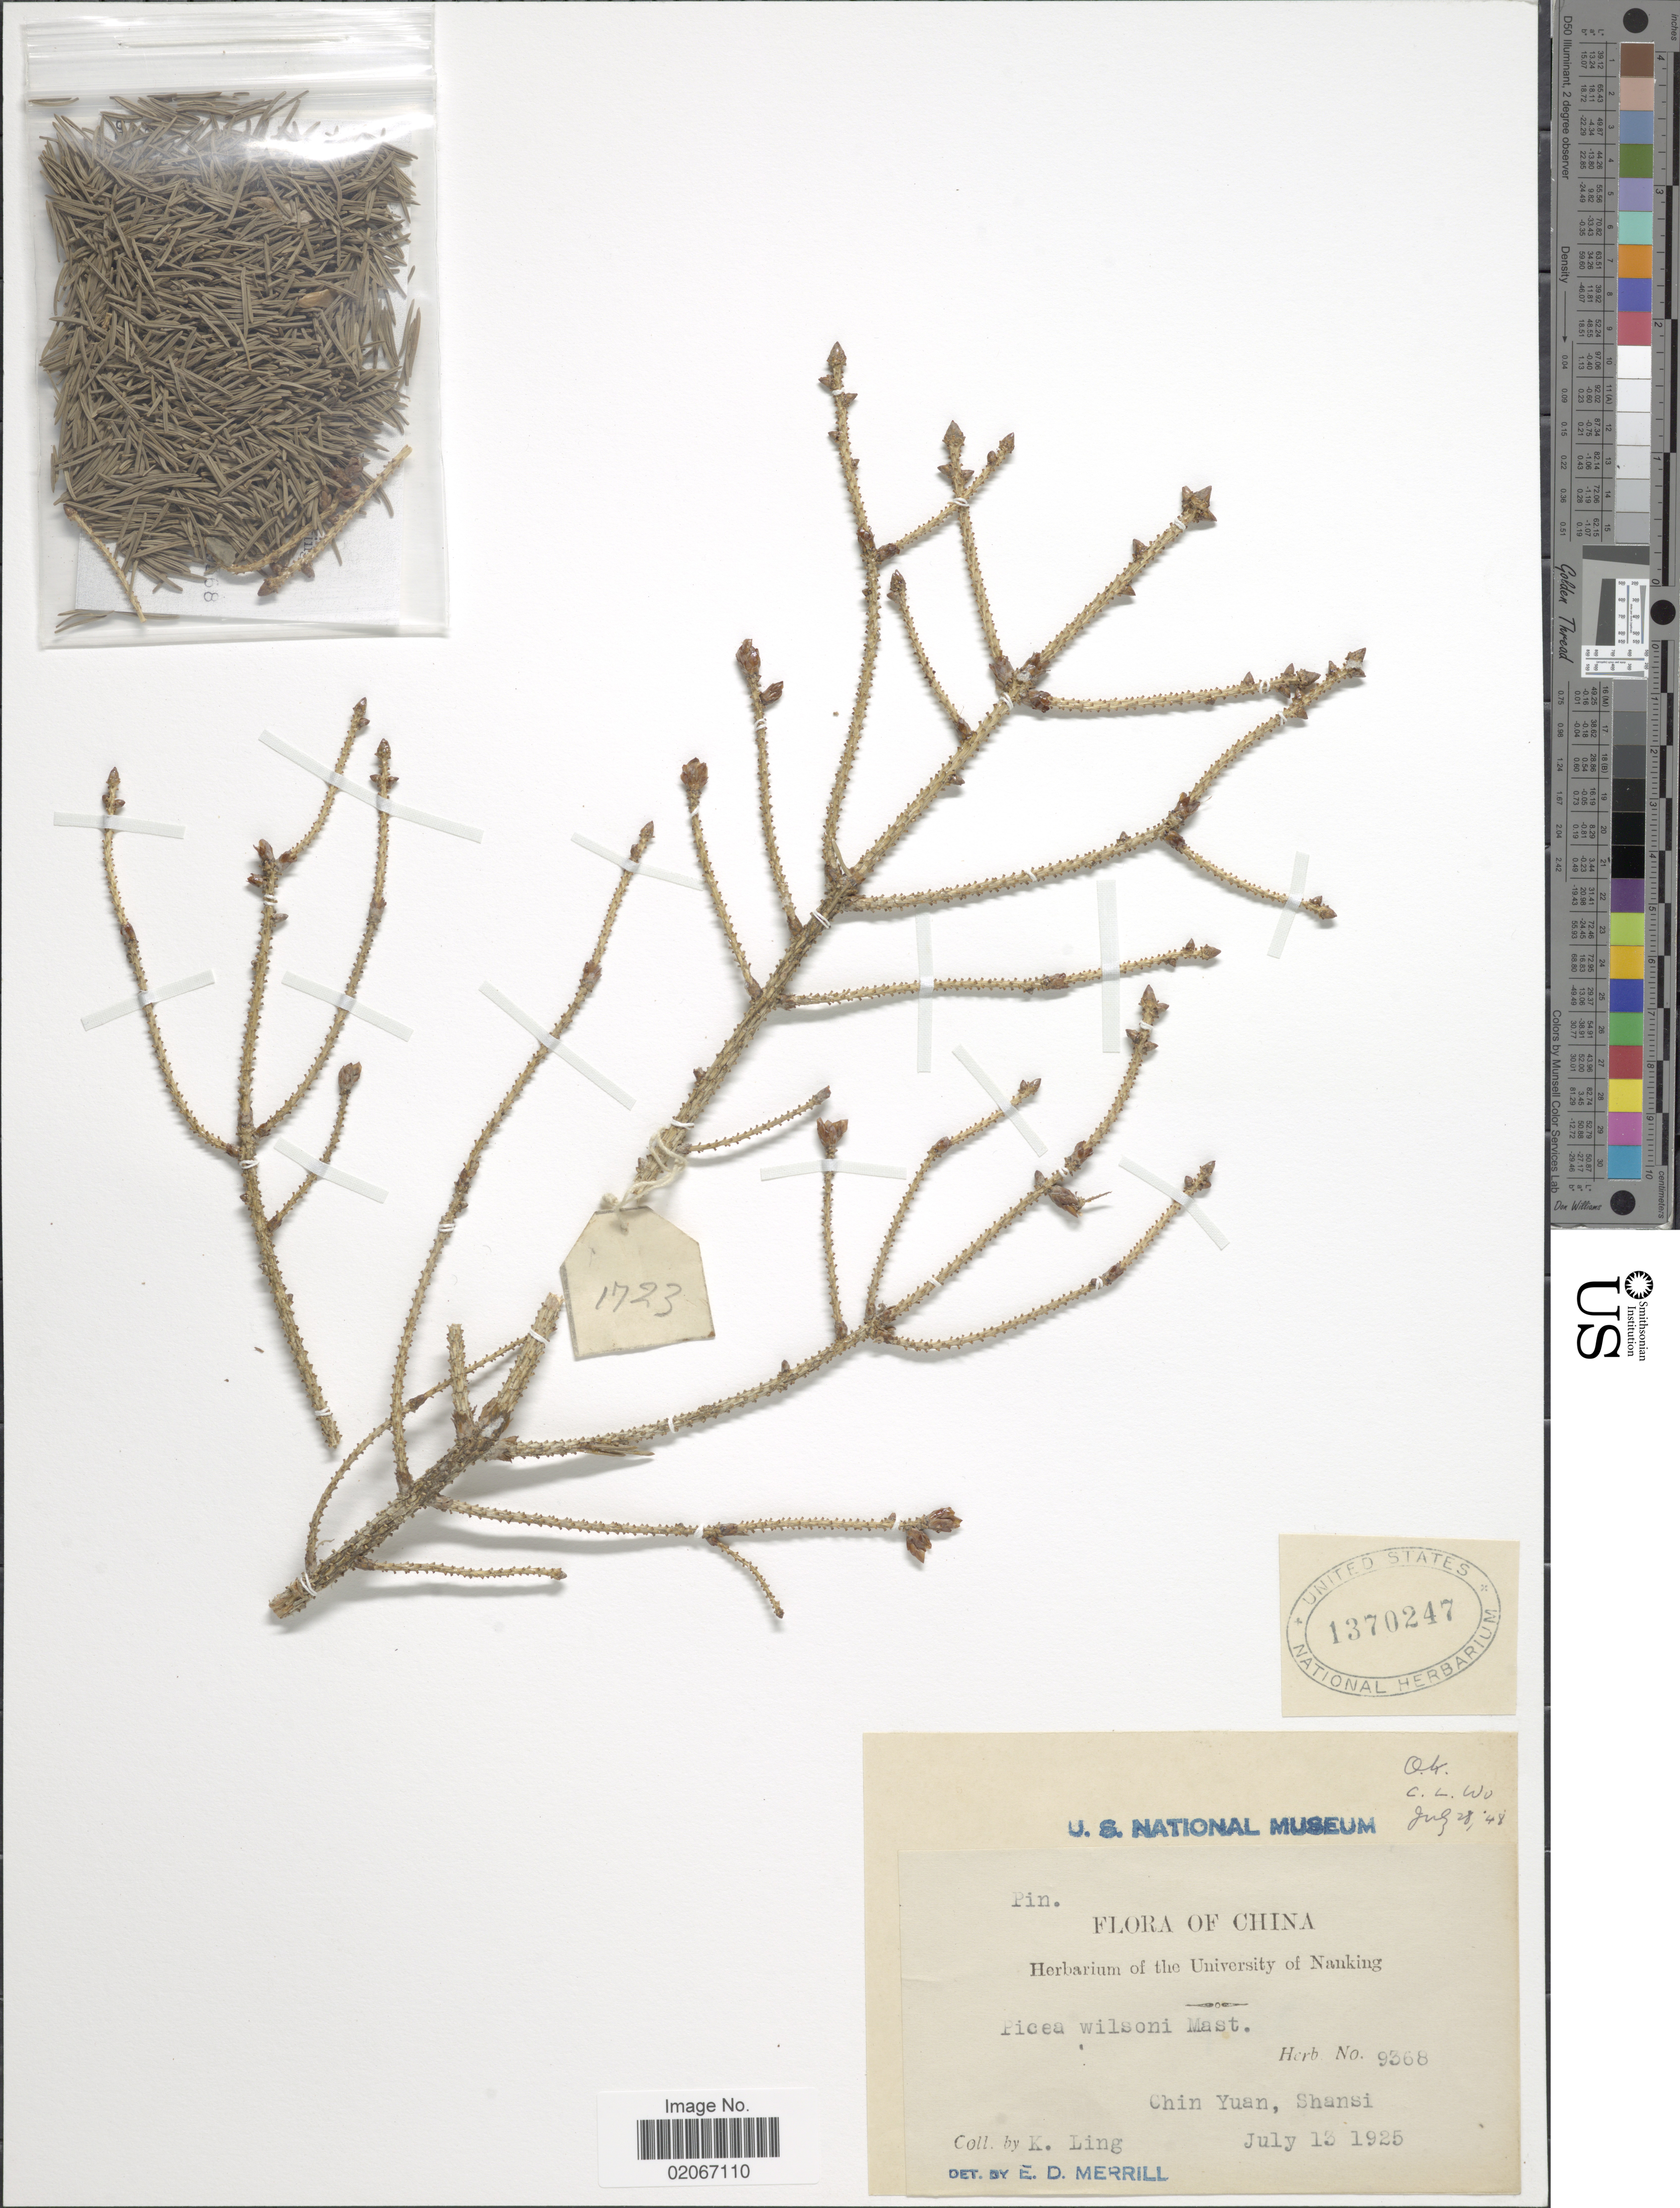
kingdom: Plantae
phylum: Tracheophyta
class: Pinopsida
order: Pinales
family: Pinaceae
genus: Picea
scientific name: Picea wilsonii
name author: Mast.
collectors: K. Ling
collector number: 9368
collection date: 1925-07-13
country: China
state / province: Shanxi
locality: Chin Yuan, Shansi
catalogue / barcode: US 1370247